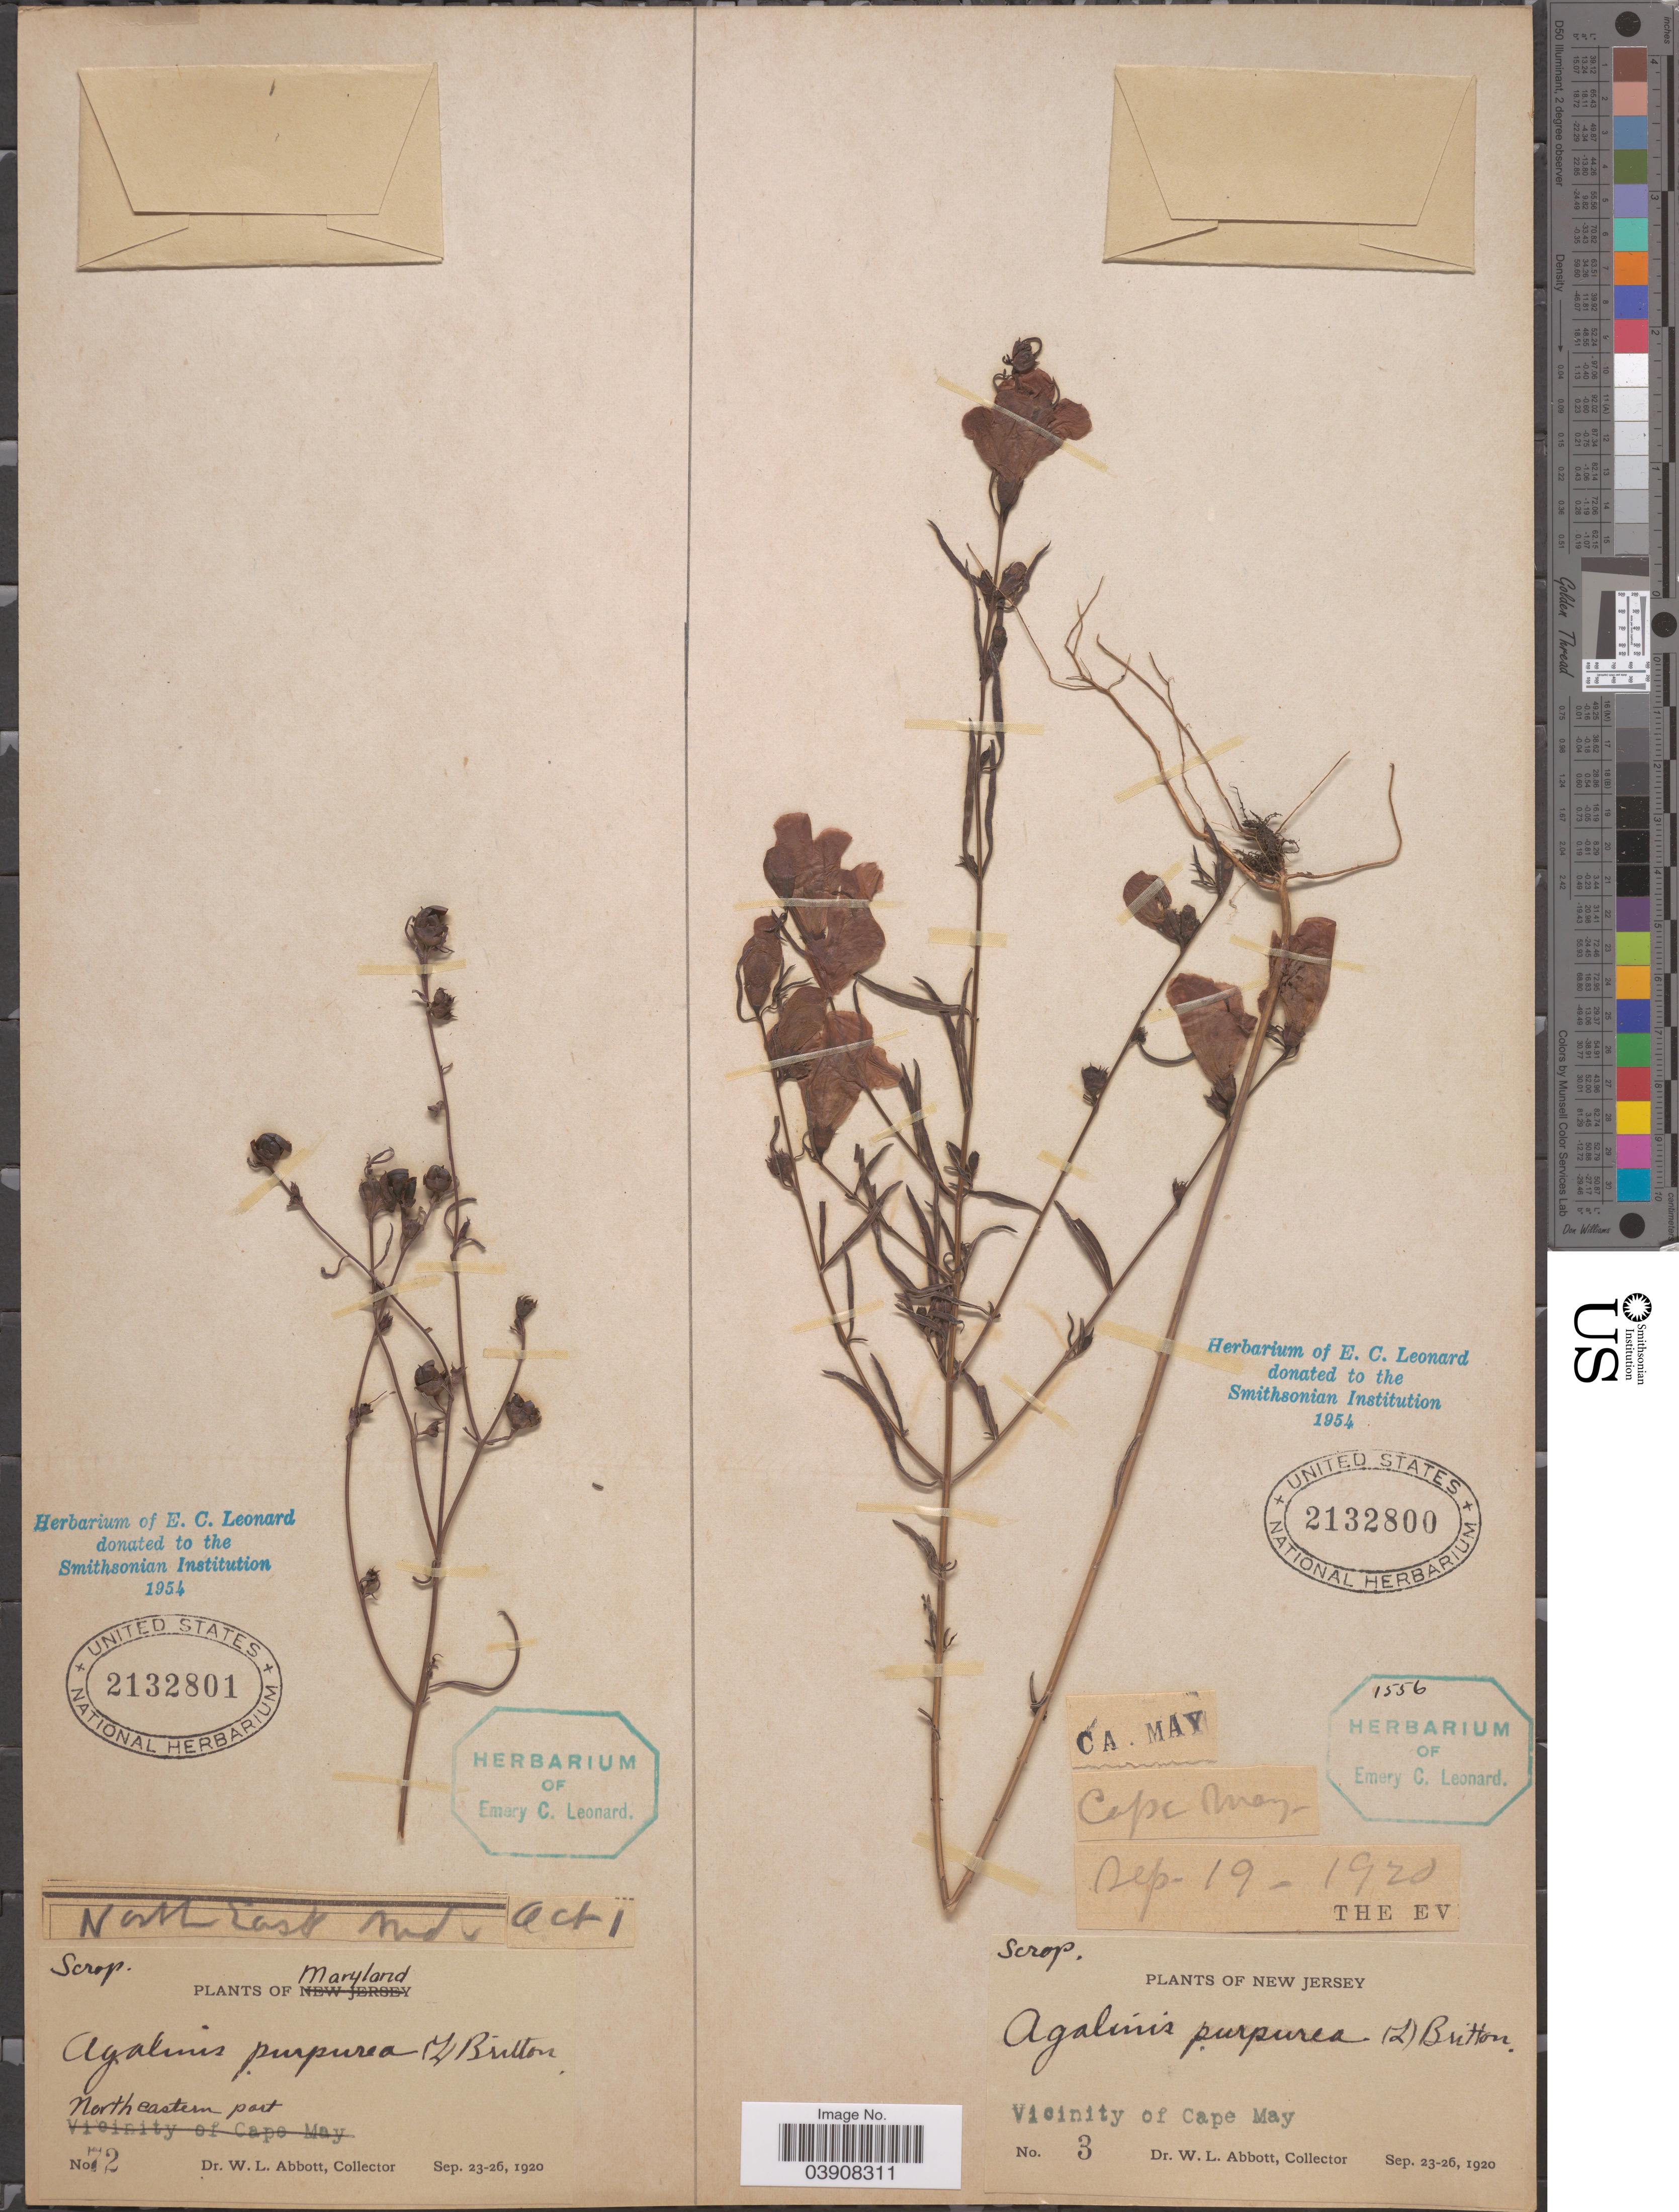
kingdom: Plantae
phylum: Tracheophyta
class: Magnoliopsida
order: Lamiales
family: Orobanchaceae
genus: Agalinis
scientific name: Agalinis purpurea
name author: (L.) Pennell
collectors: W. L. Abbott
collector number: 3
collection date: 1920-09-19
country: United States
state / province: New Jersey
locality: Vicinity of Cape May.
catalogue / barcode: US 2132800